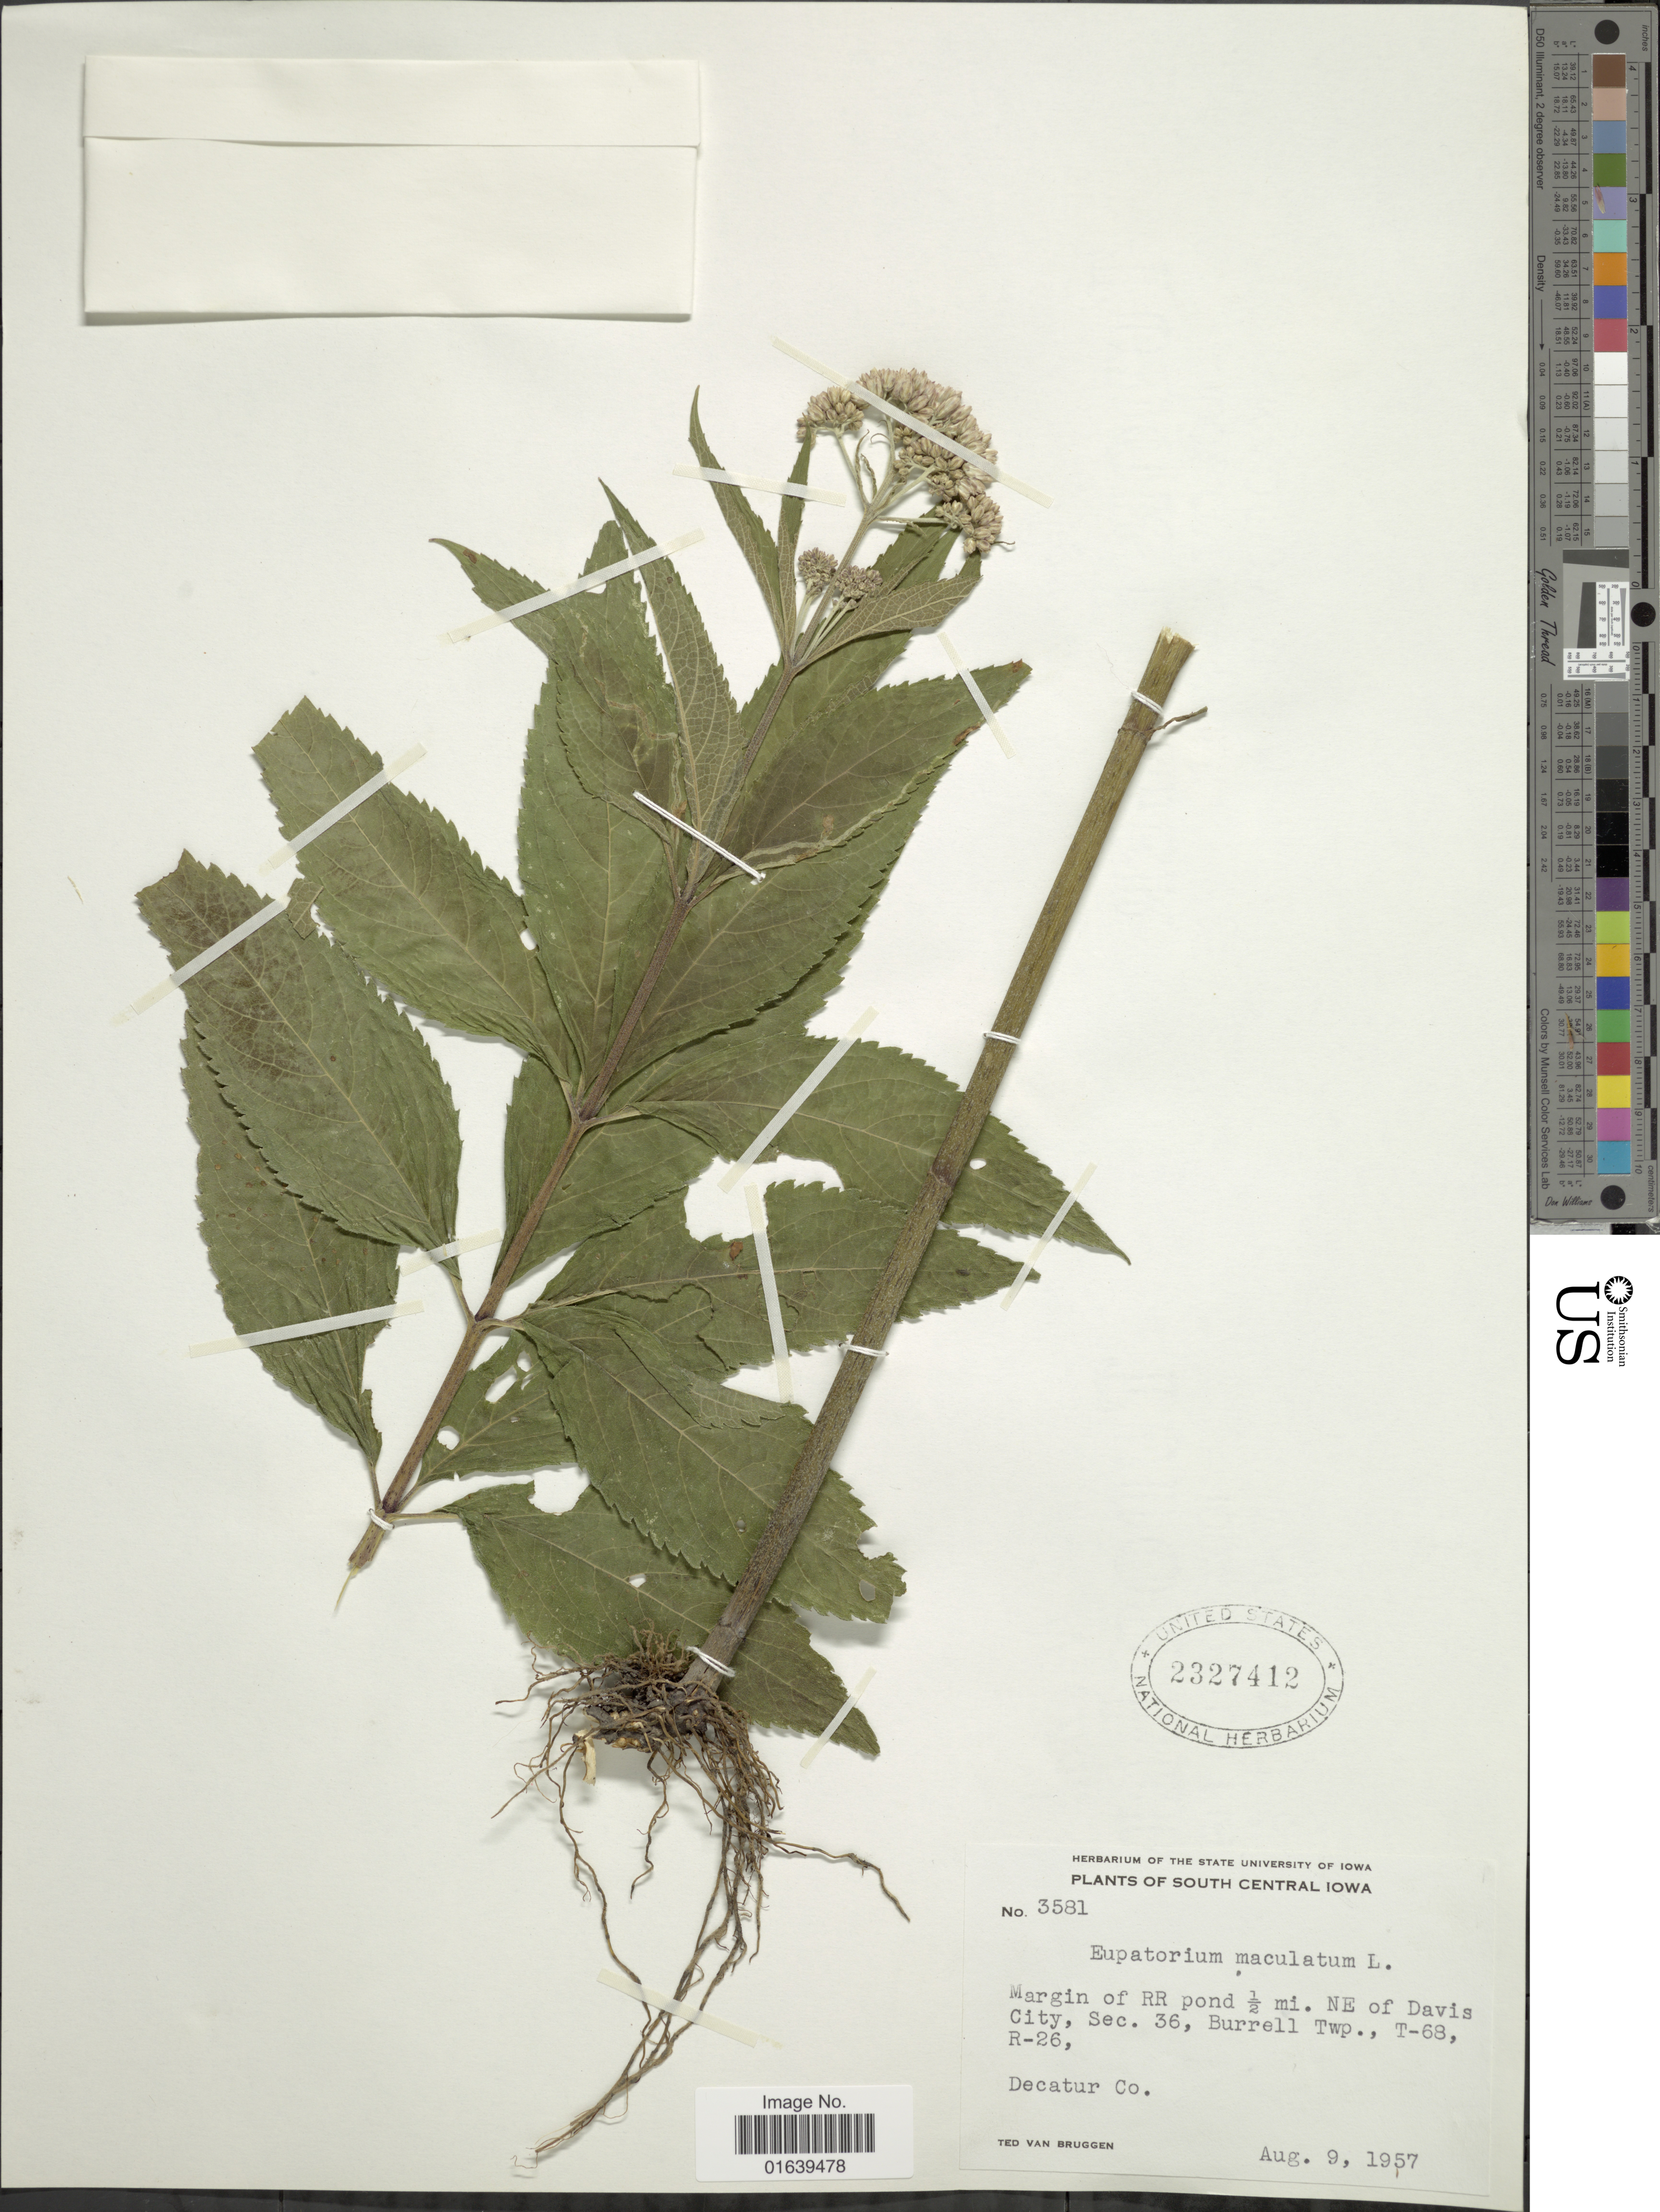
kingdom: Plantae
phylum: Tracheophyta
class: Magnoliopsida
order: Asterales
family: Asteraceae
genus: Eupatorium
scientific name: Eupatorium maculatum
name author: L.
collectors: T. van Bruggen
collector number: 3581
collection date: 1957-08-09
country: United States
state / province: Iowa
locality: South Central Iowa, Margin of RR pond ½ mi. NE of Davis City, Sec. 36, Burrell Twp. T-68, R-26, Decatur Co.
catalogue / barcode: US 2327412